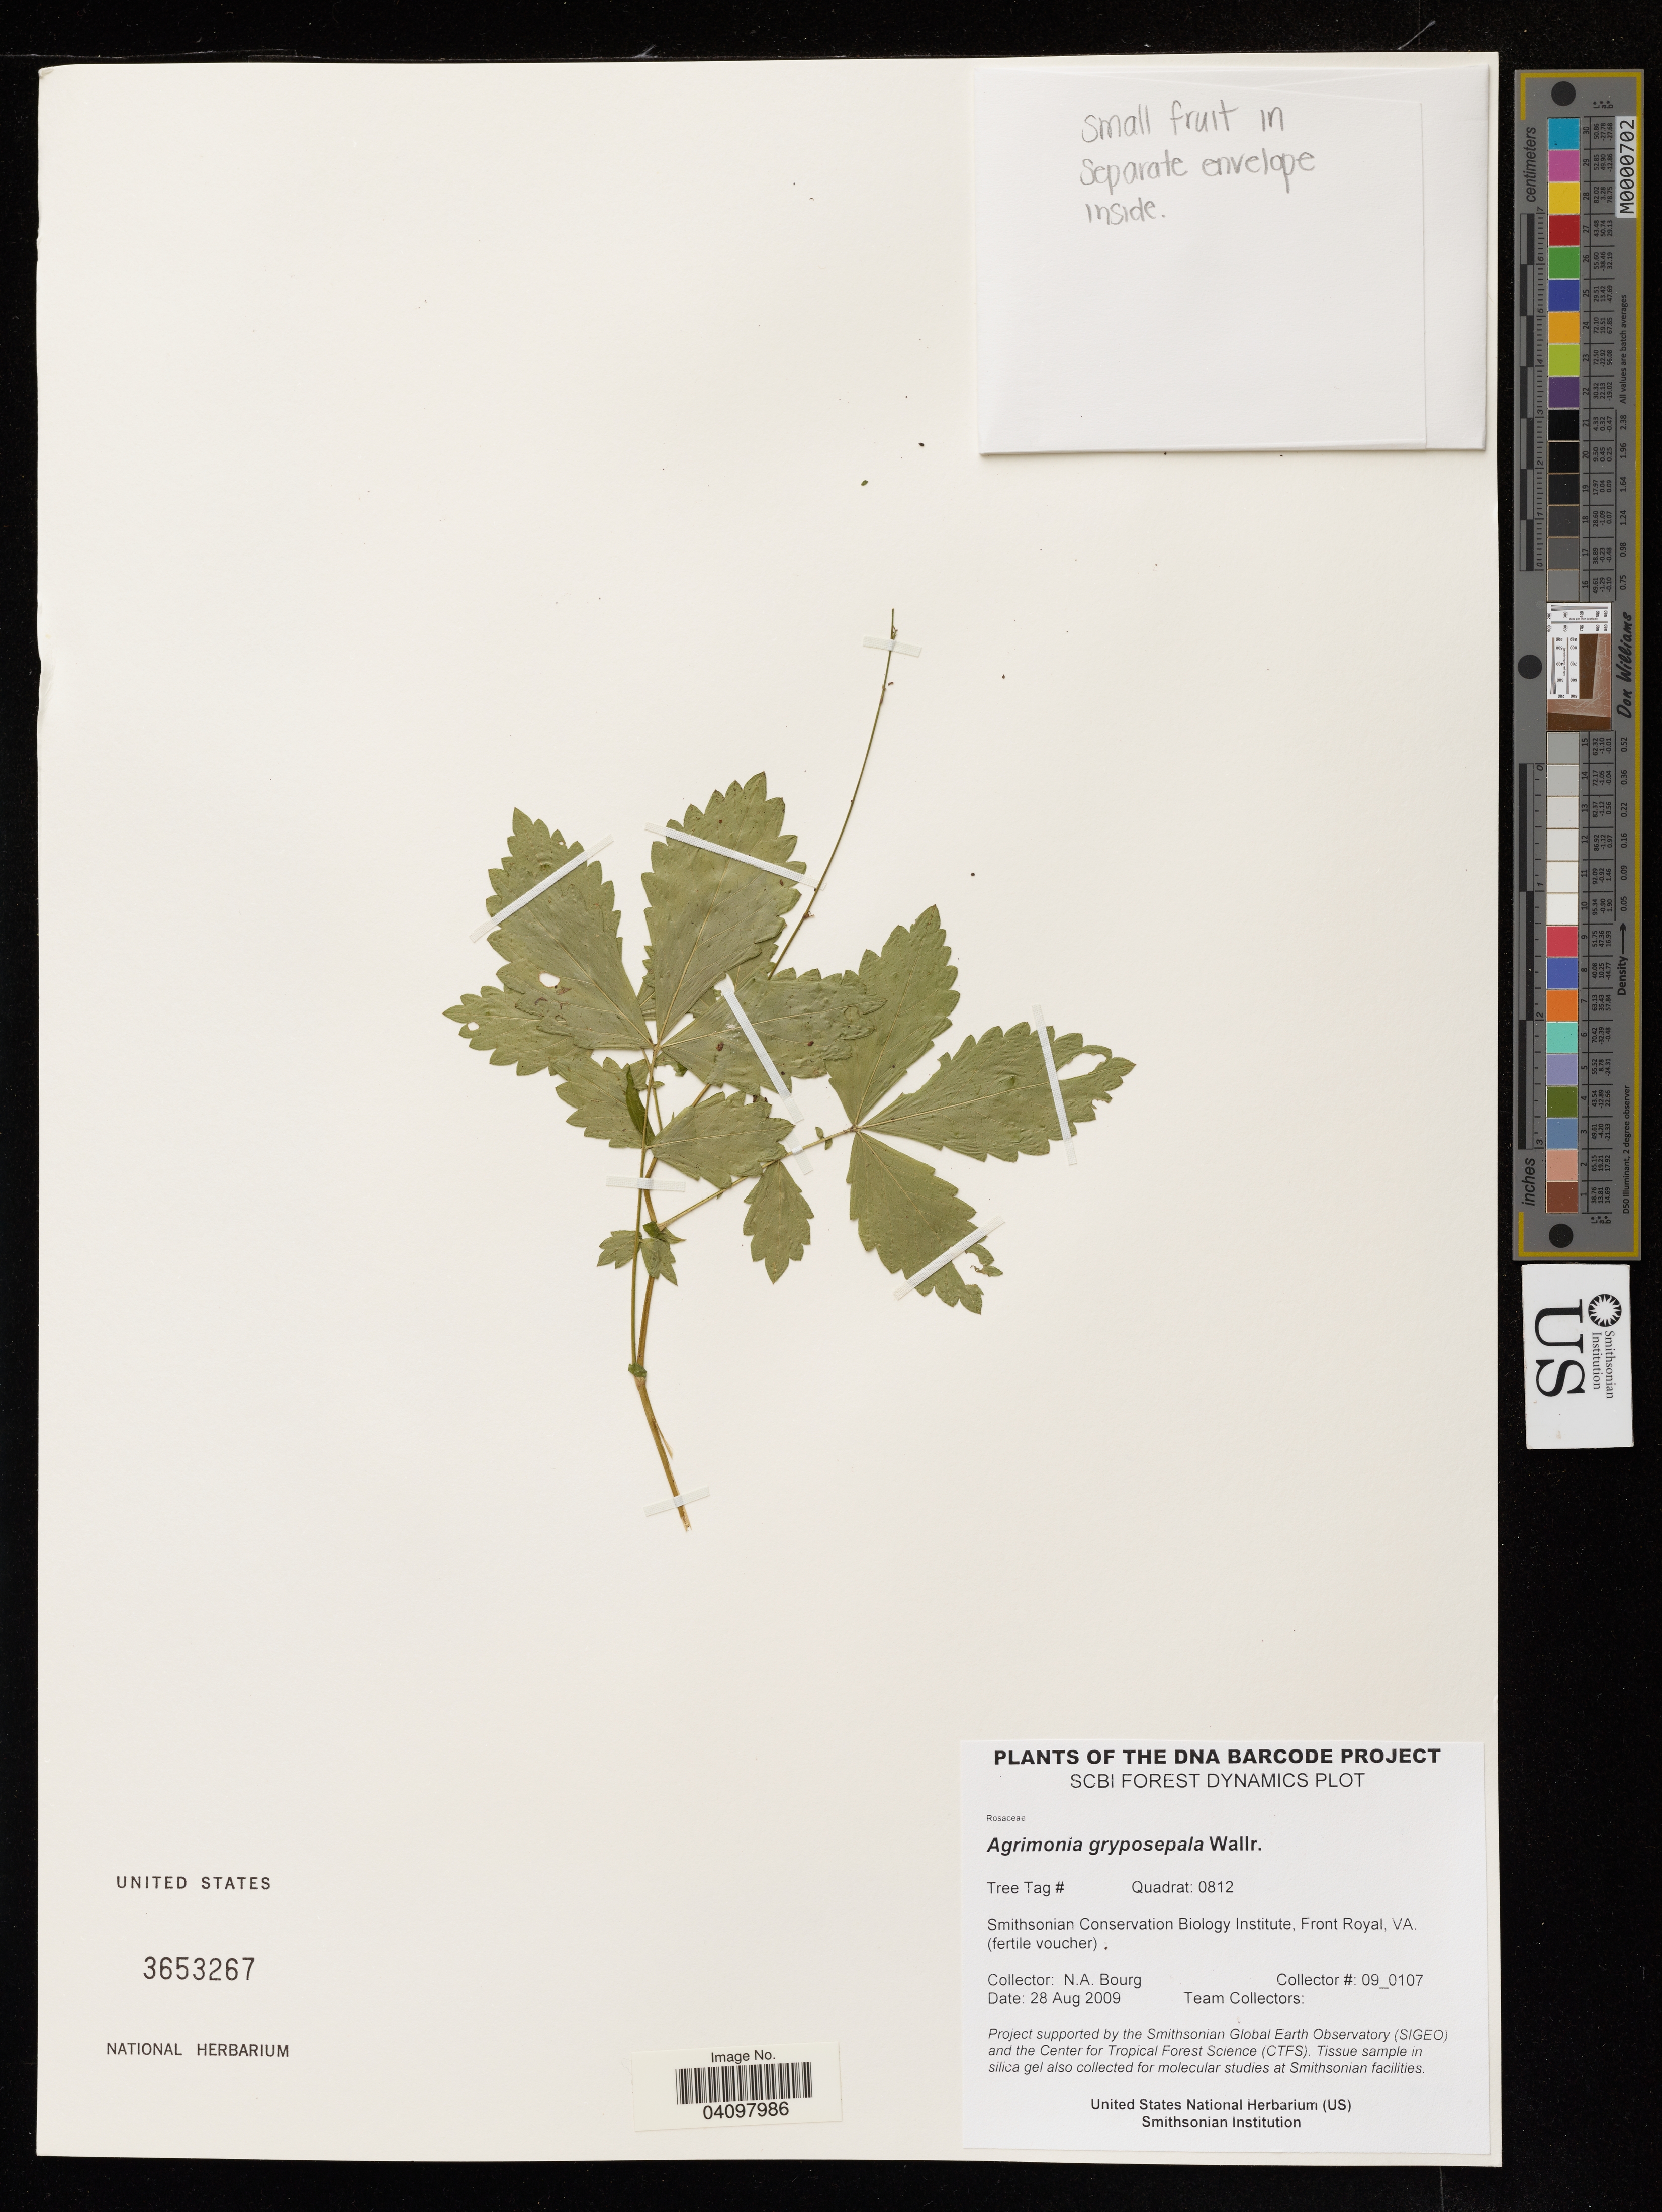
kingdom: Plantae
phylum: Tracheophyta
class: Magnoliopsida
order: Rosales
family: Rosaceae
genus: Agrimonia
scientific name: Agrimonia gryposepala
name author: Wallr.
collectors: N. A. Bourg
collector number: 09_0107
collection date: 2009-08-28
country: United States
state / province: Virginia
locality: Smithsonian Conservation Biology Institute, Front Royal.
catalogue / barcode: US 3653267